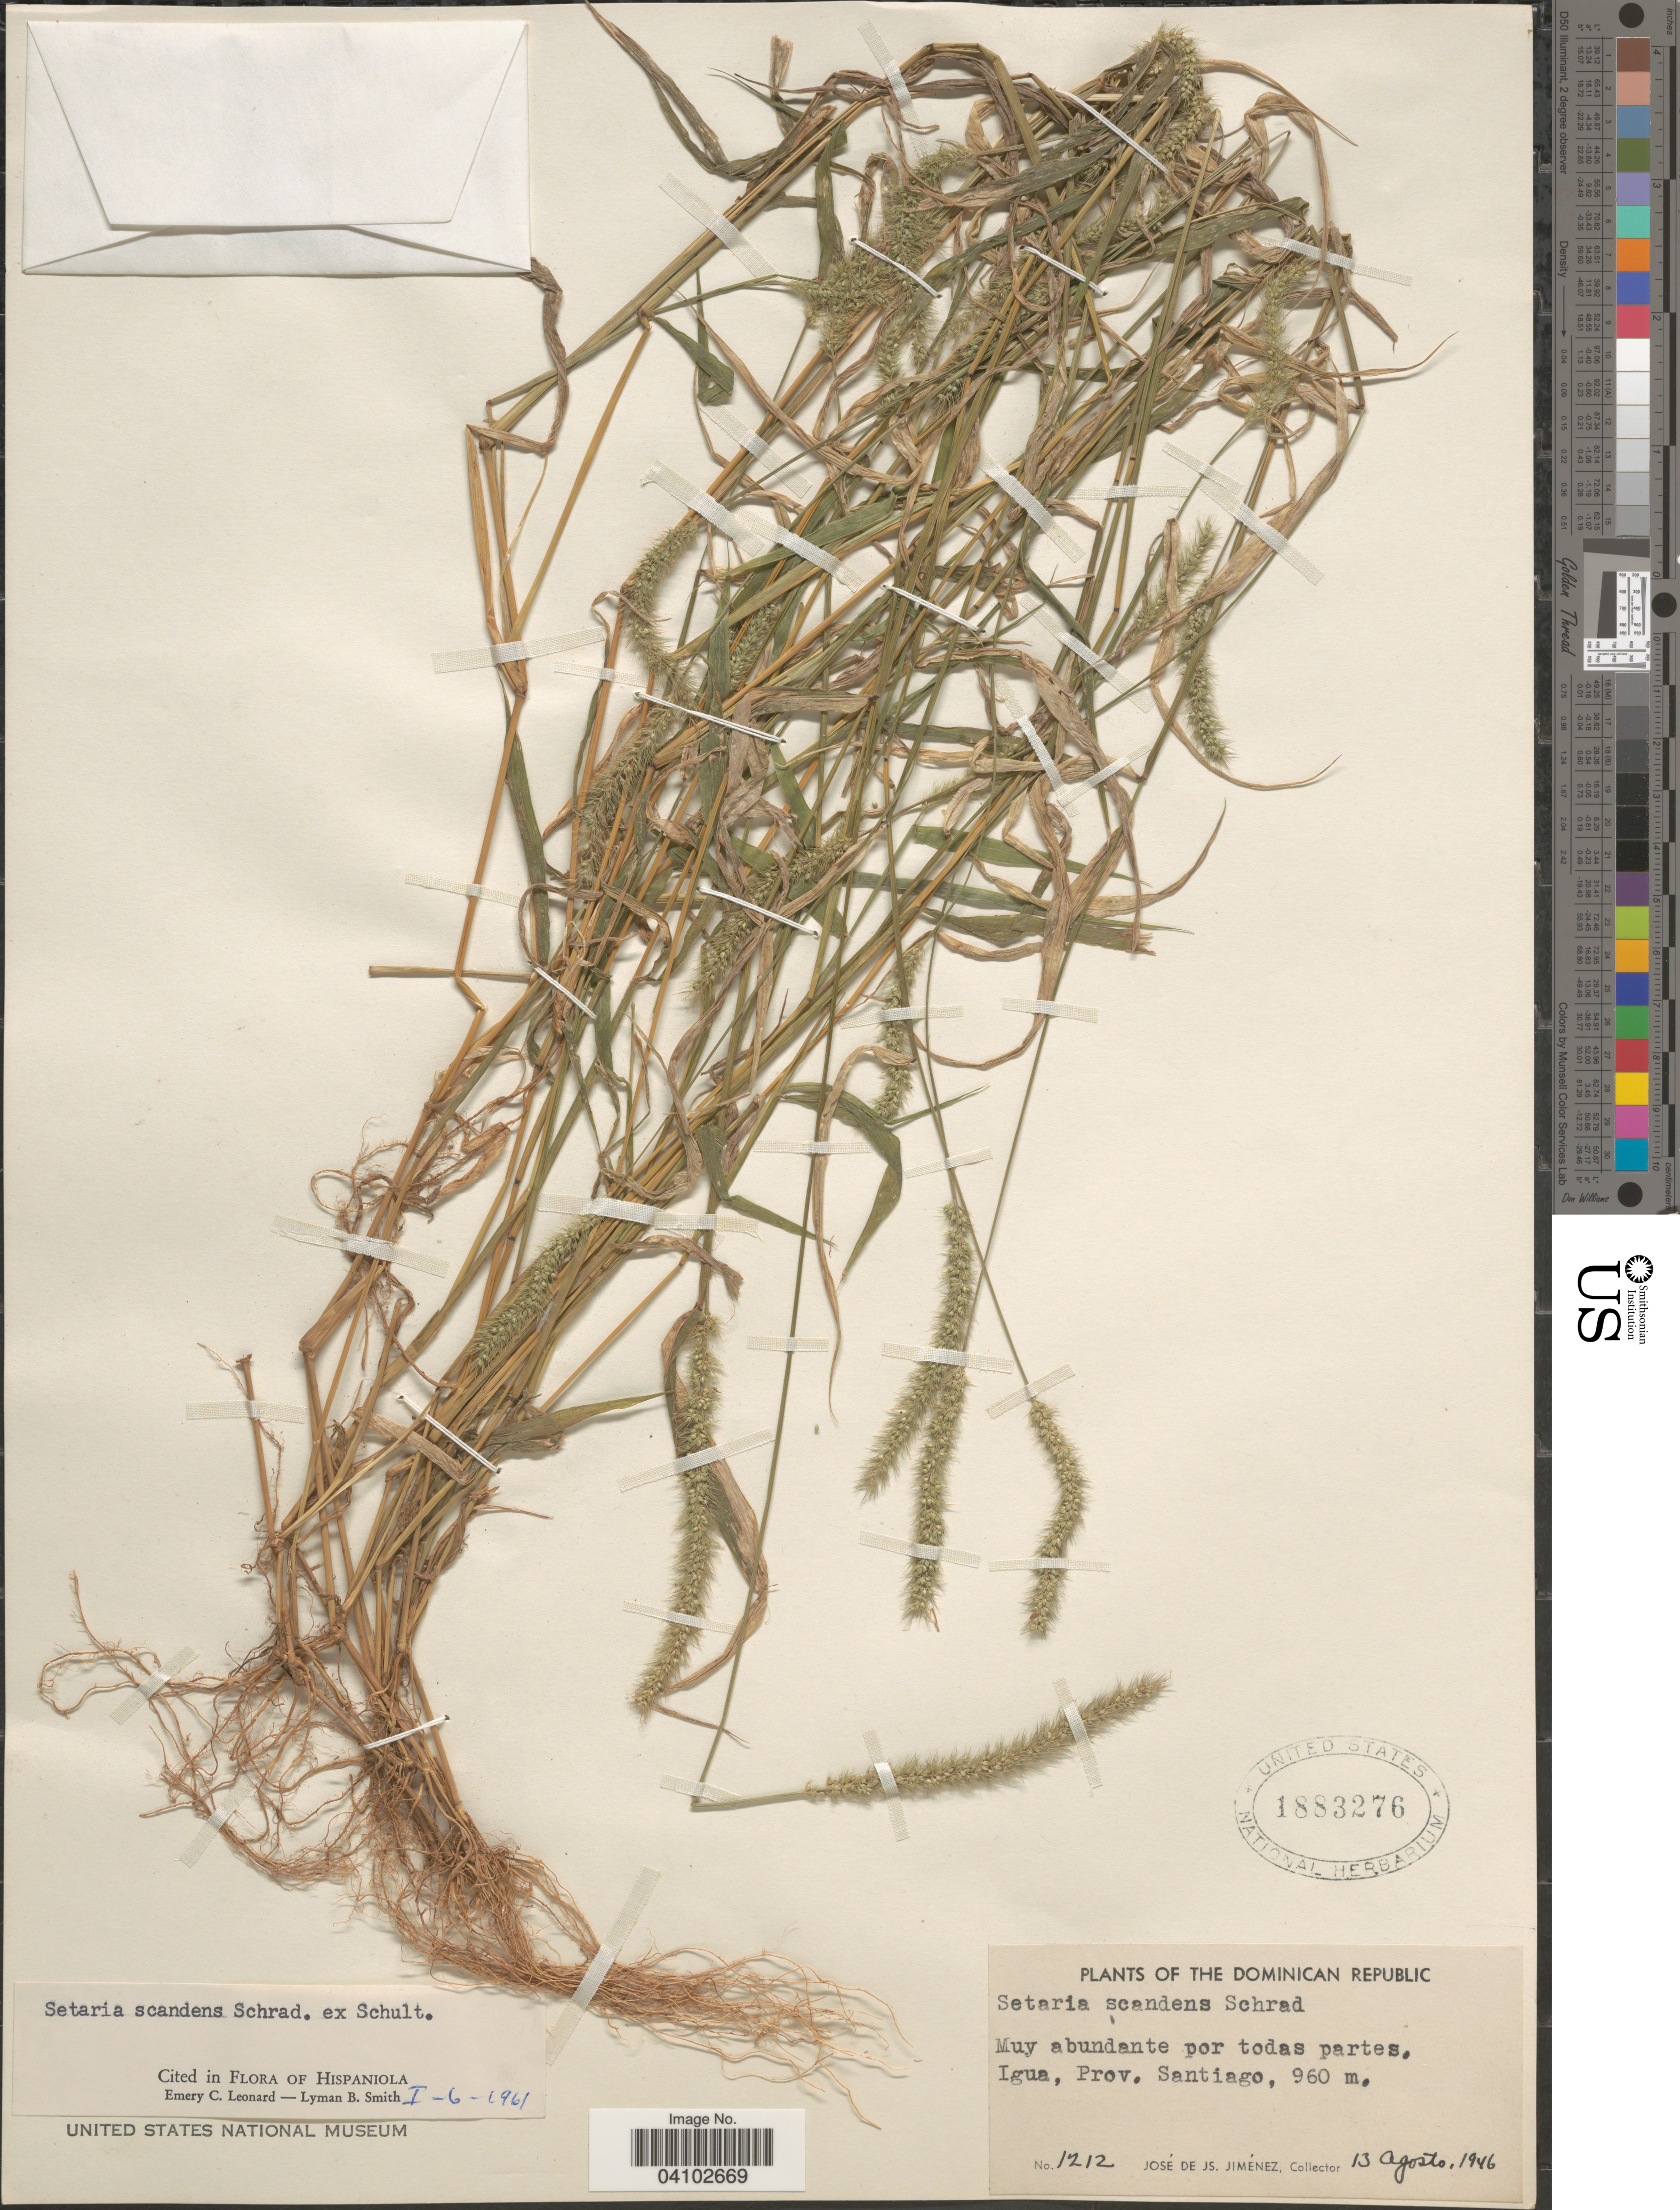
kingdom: Plantae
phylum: Tracheophyta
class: Liliopsida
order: Poales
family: Poaceae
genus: Setaria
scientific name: Setaria scandens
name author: Schrad.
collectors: J. J. Jiménez Almonte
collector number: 1212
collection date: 1946-08-13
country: Dominican Republic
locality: Igua, Prov. Santiago.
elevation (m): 960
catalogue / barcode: US 1883276